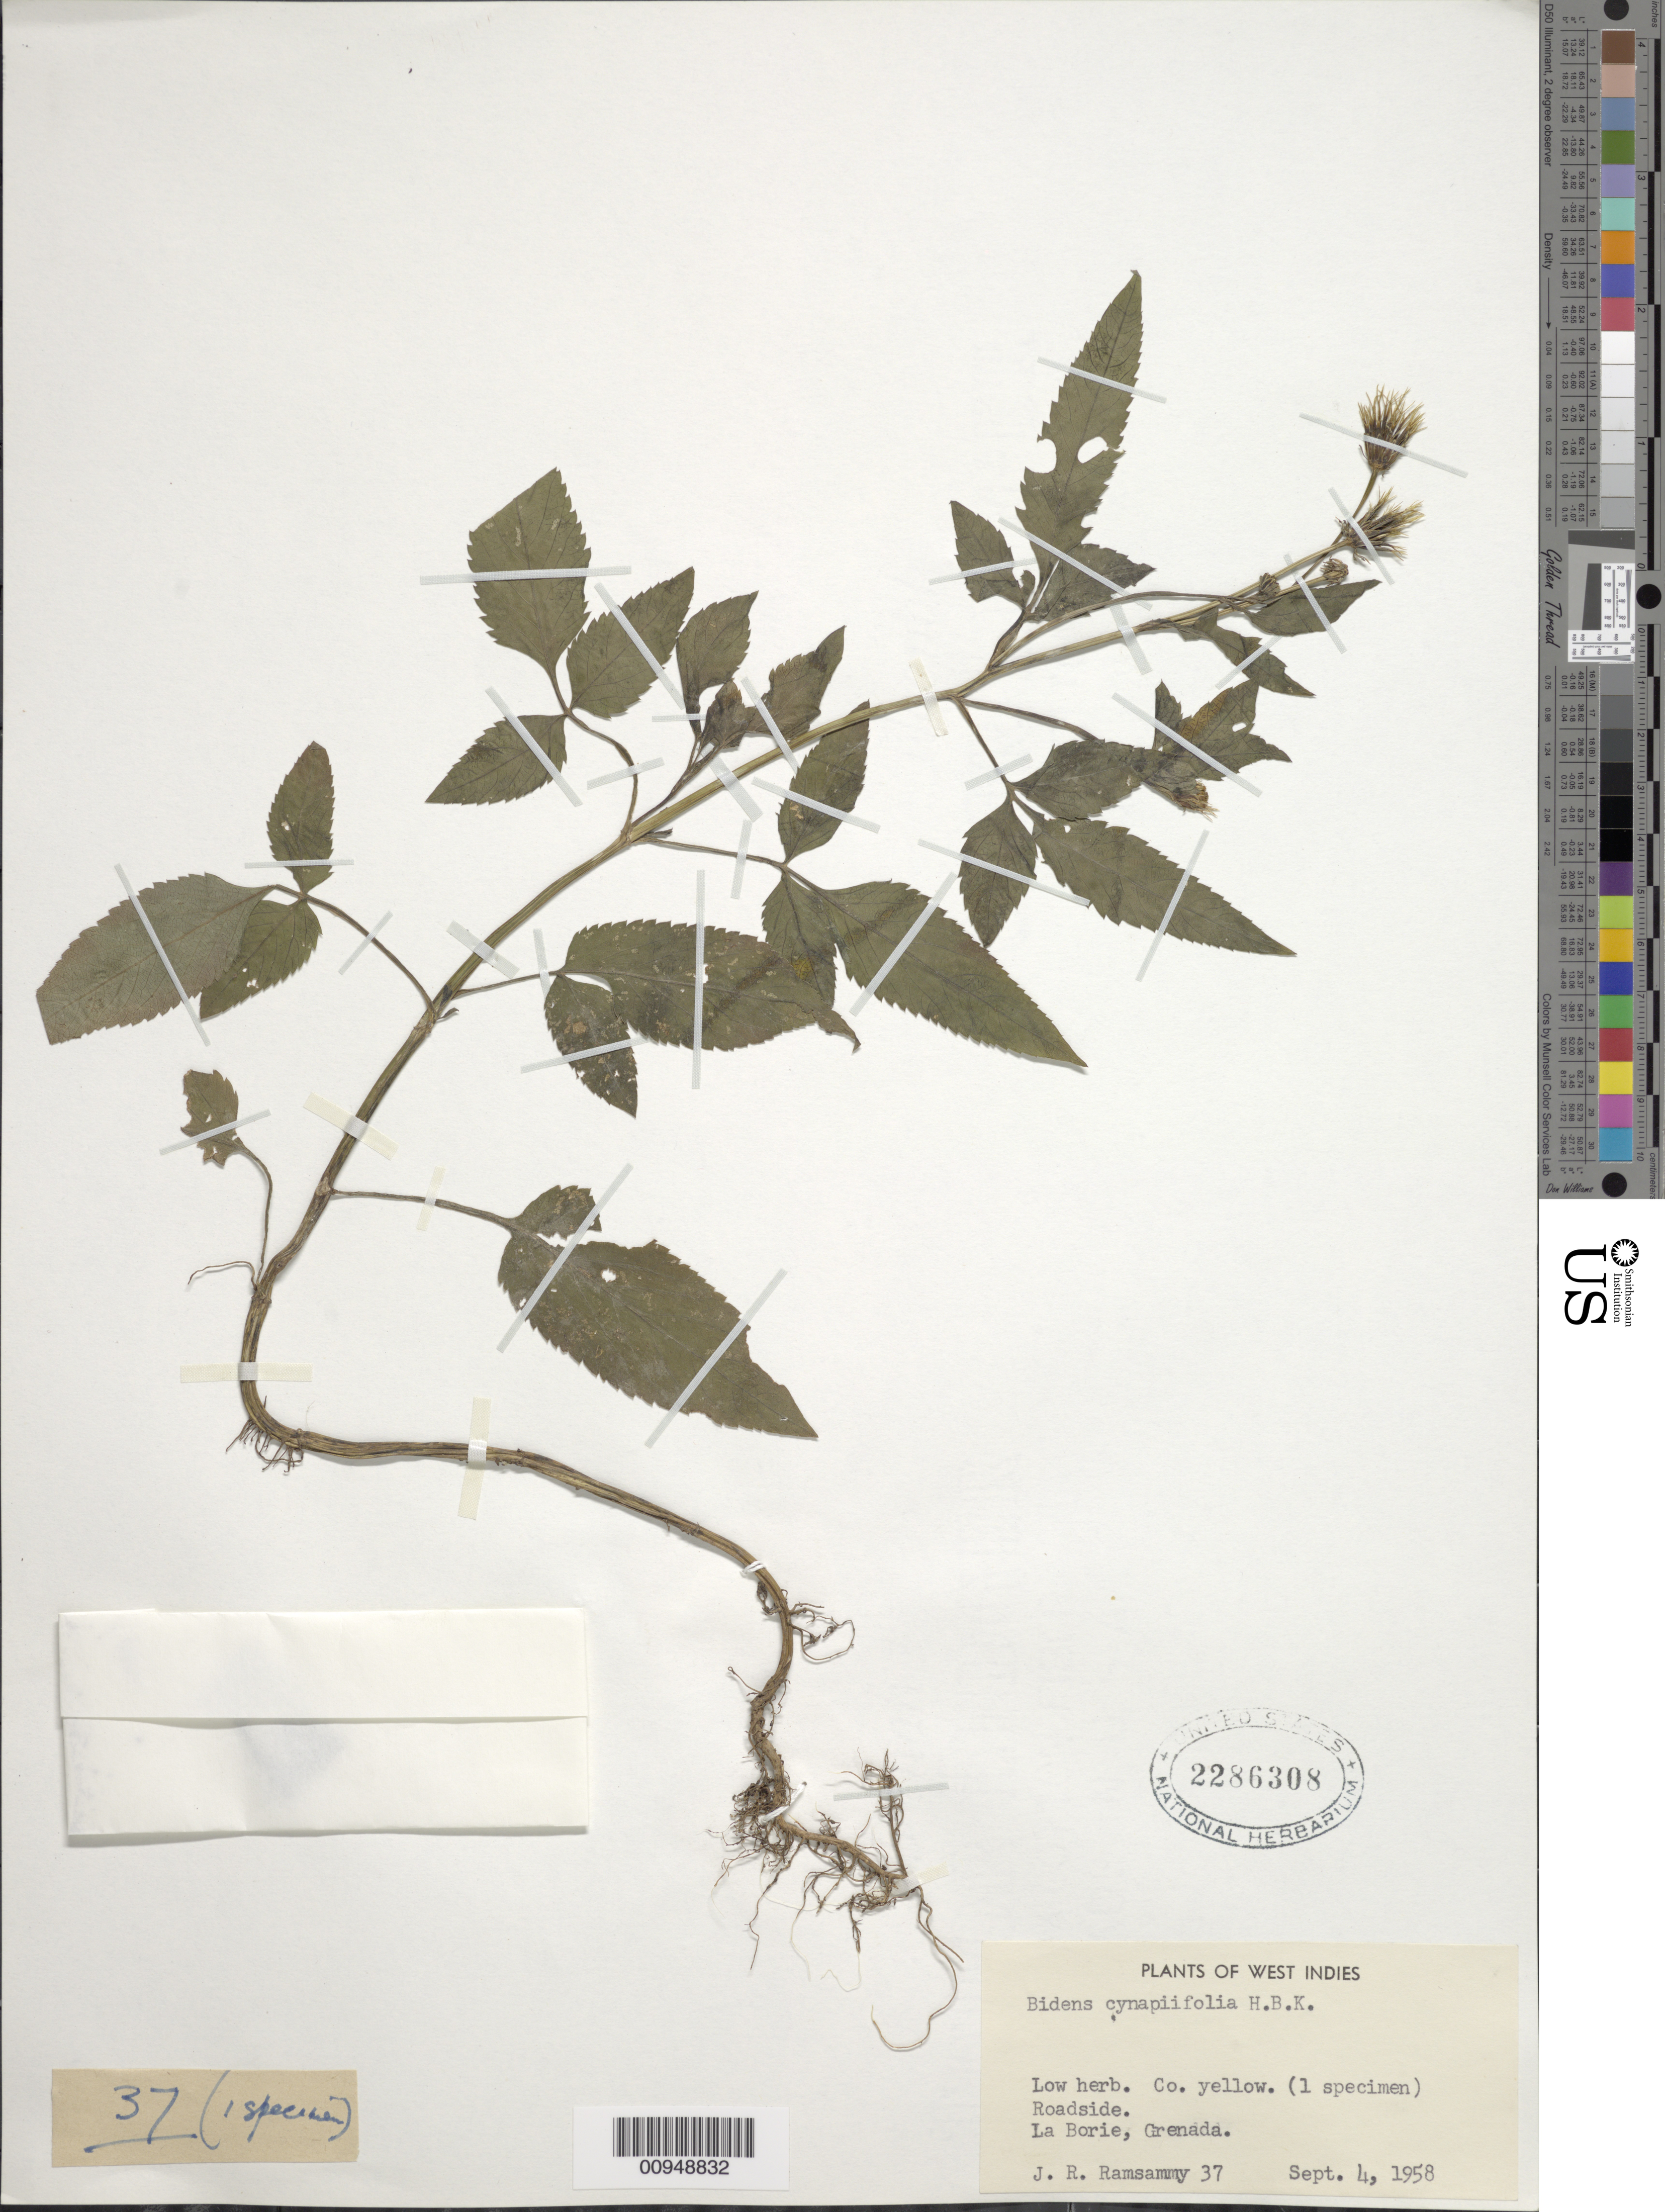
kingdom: Plantae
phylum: Tracheophyta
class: Magnoliopsida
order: Asterales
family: Asteraceae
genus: Bidens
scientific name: Bidens cynapiifolia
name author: Kunth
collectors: J. Ramsammy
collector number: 37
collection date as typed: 04 Sep 1958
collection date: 1958-09-04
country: Grenada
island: Grenada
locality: La Borie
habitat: Roadside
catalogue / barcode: US 2286308